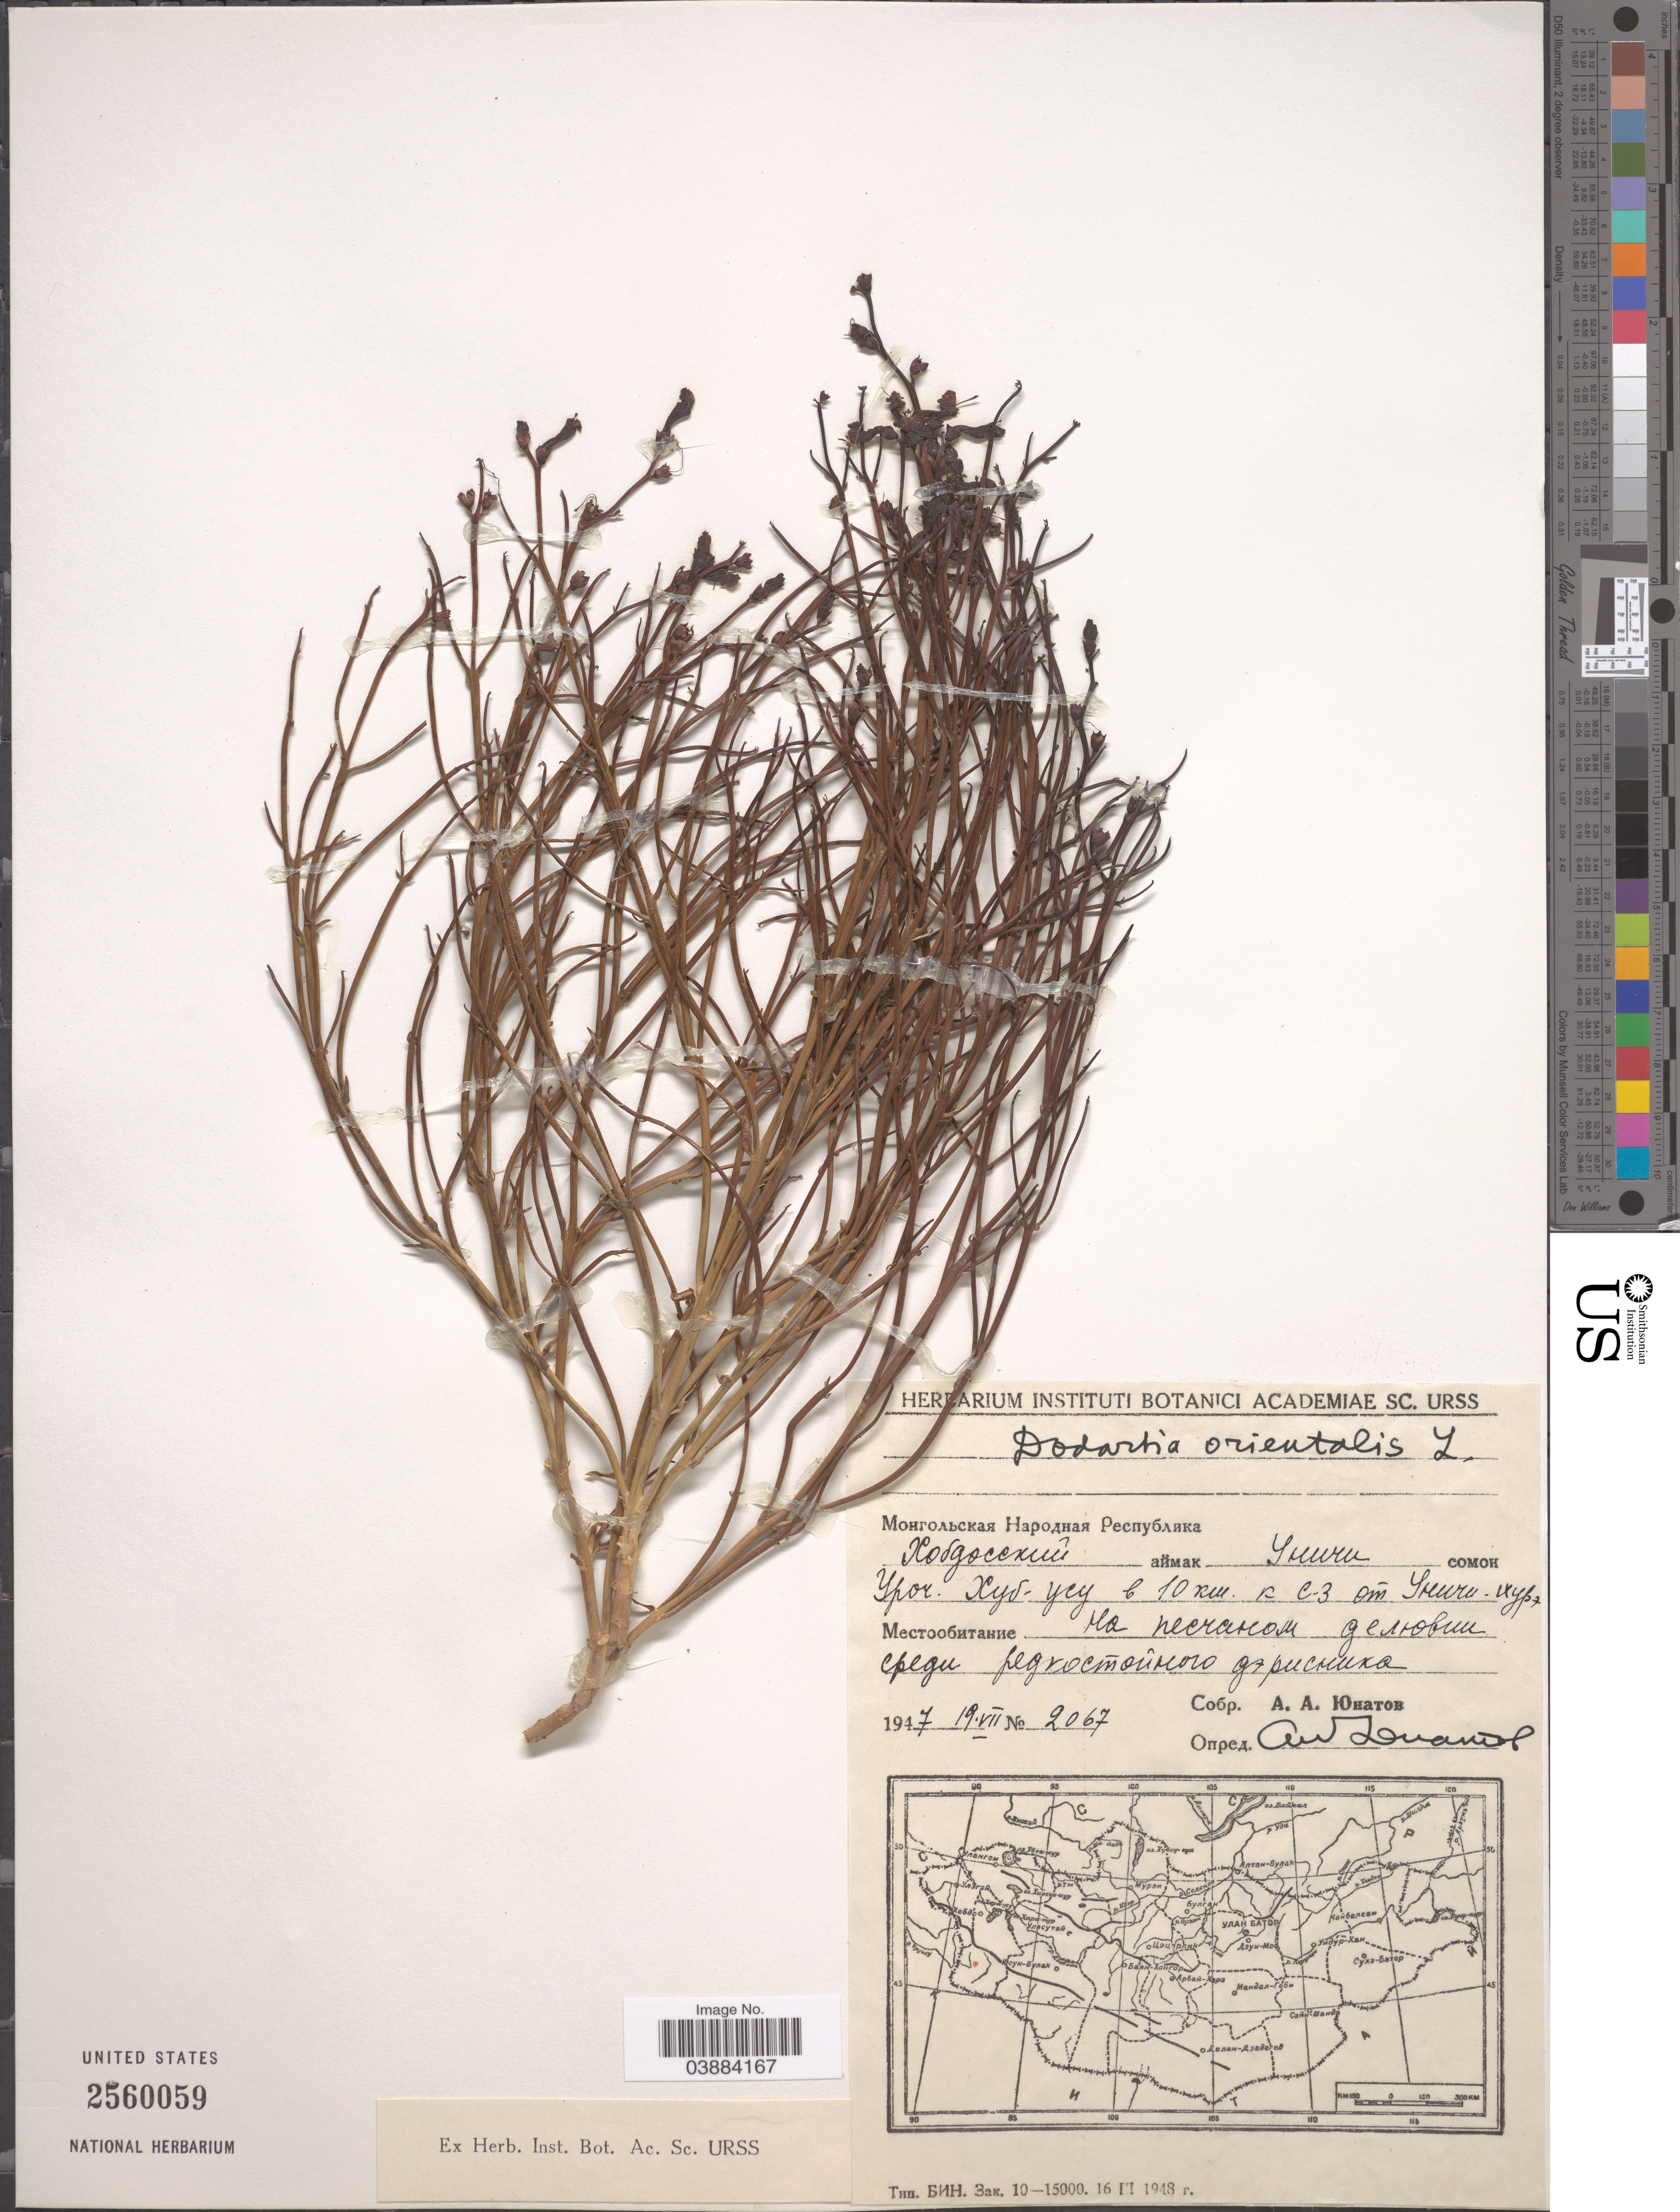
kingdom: Plantae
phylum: Tracheophyta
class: Magnoliopsida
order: Lamiales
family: Mazaceae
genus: Dodartia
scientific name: Dodartia orientalis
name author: L.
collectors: A. Unatov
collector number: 2067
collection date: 1947-07-19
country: Mongolia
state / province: Hovd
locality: Üyench sum, 10 km NW of Üyönch-Hure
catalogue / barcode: US 2560059